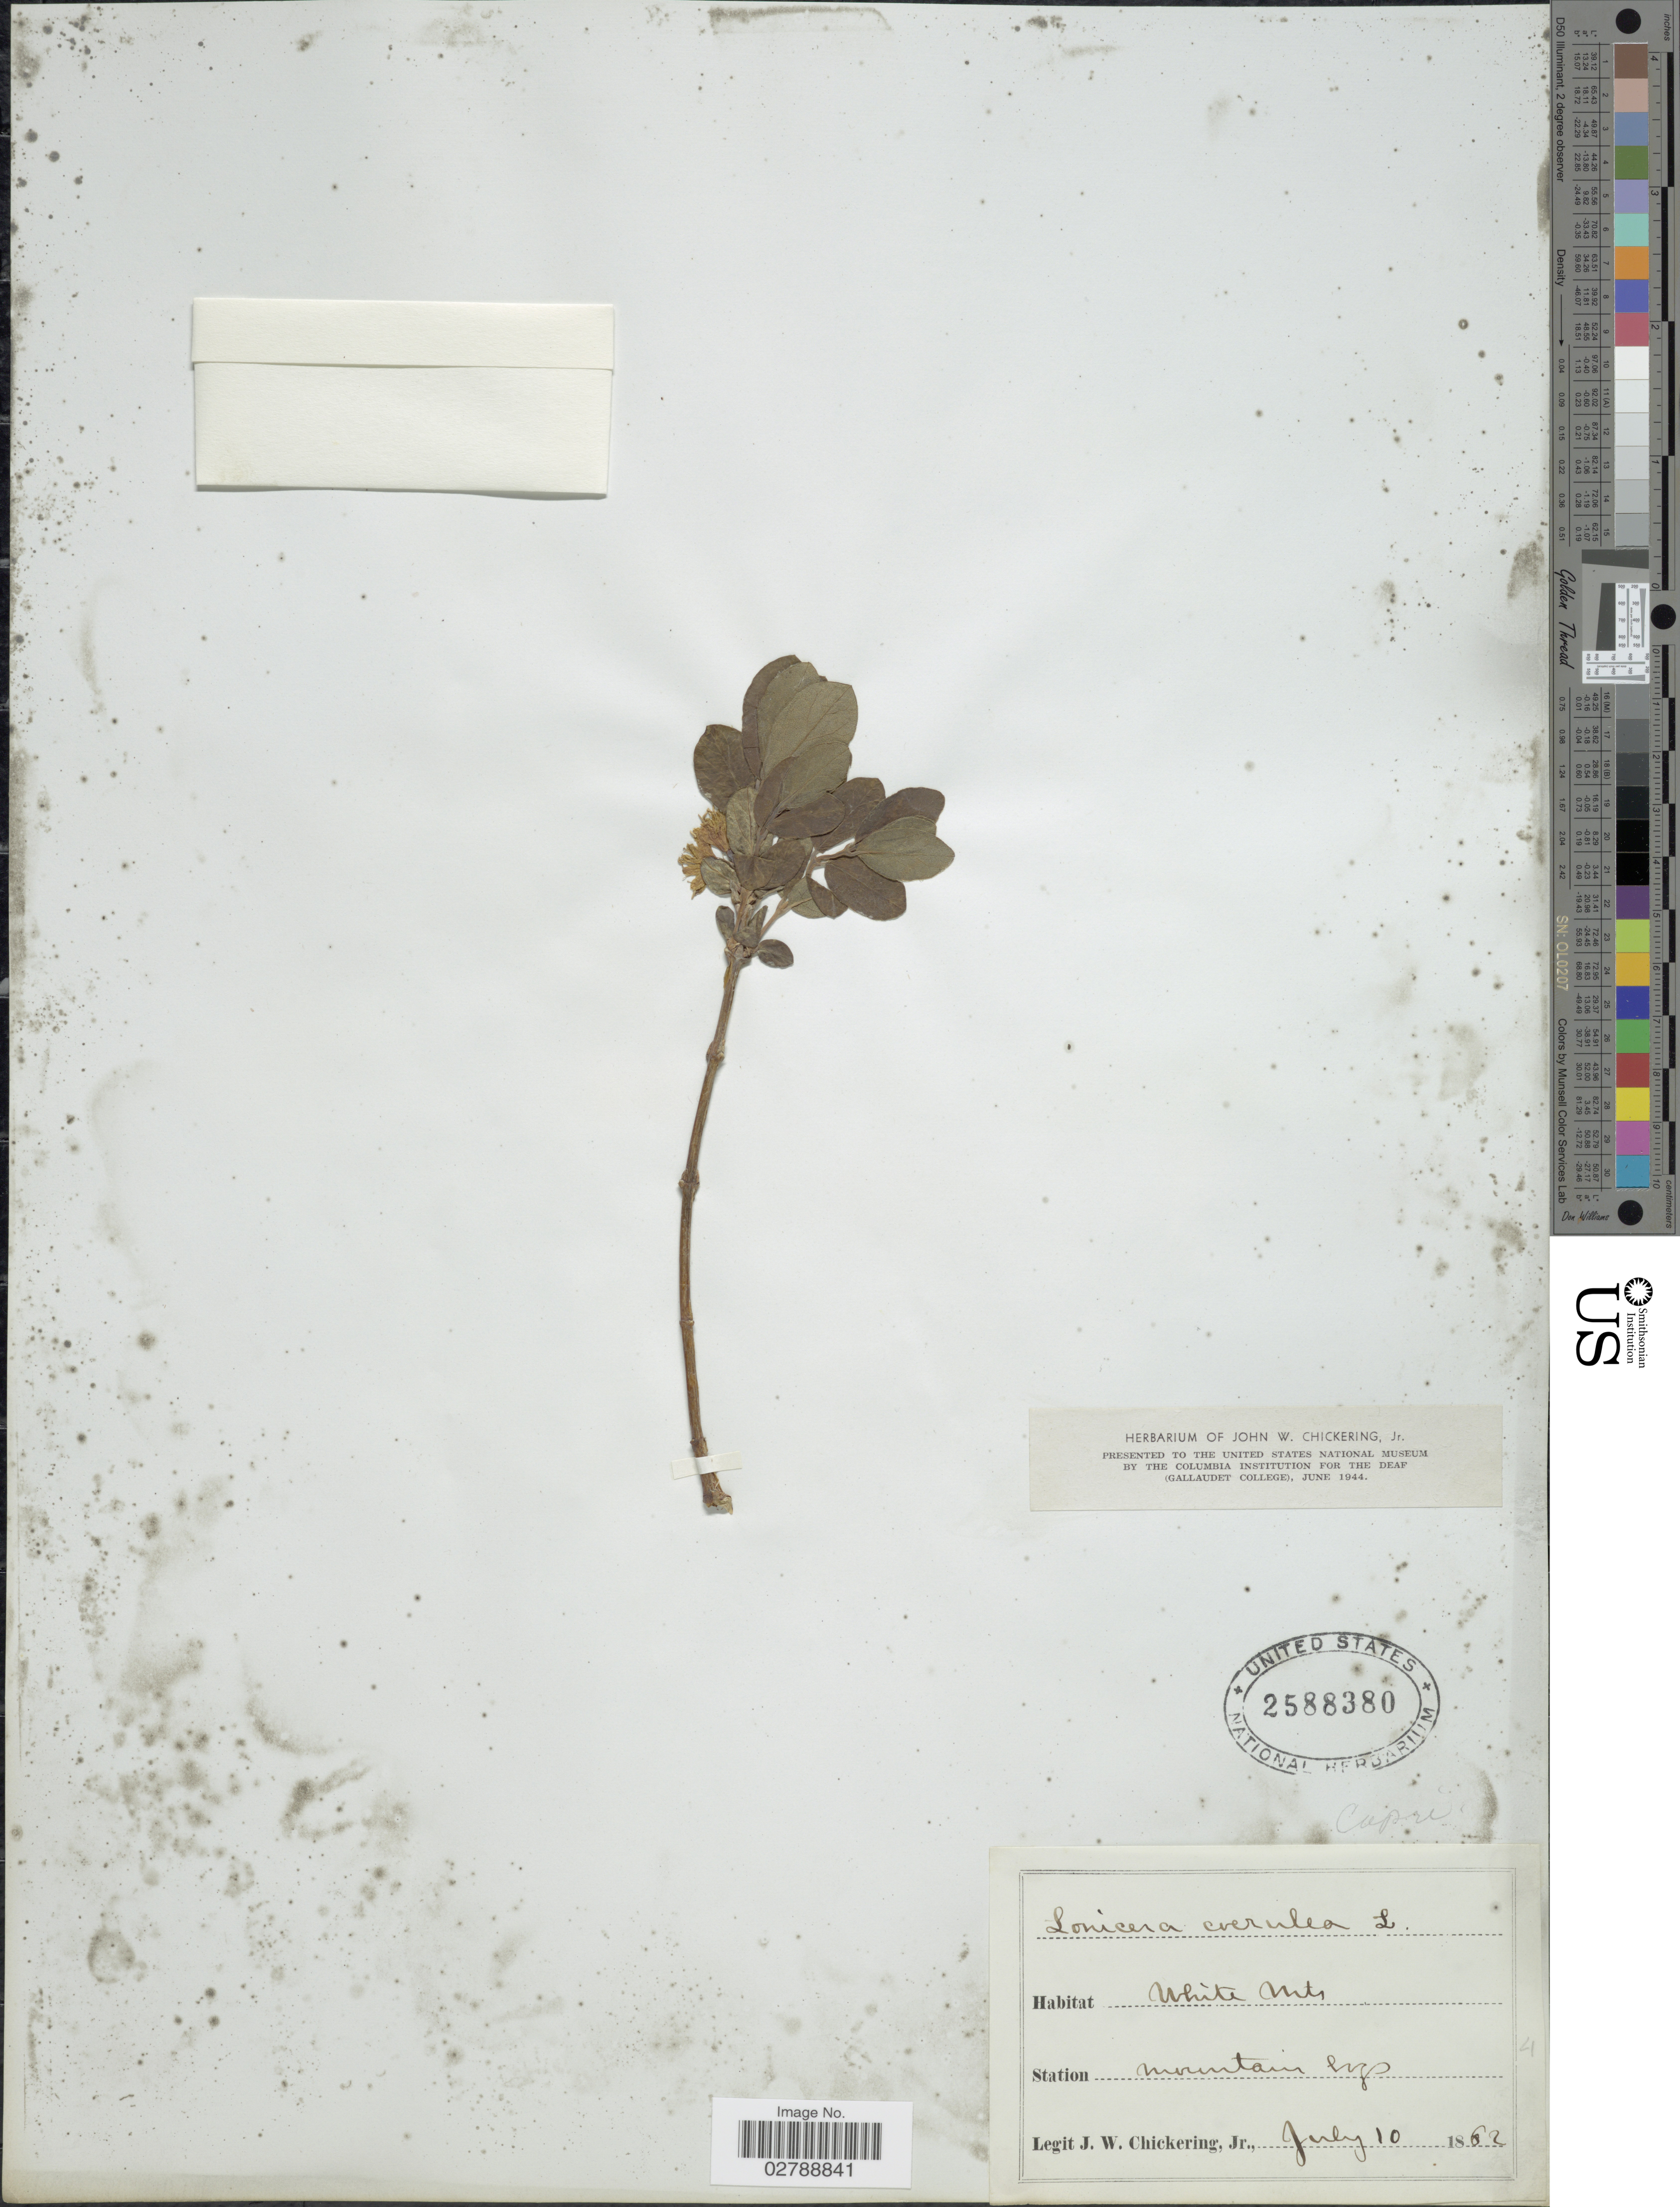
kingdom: Plantae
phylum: Tracheophyta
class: Magnoliopsida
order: Dipsacales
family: Caprifoliaceae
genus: Lonicera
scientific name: Lonicera caerulea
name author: L.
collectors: J. W. Chickering Jr.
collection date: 1862-07-10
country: United States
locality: White Mts.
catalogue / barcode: US 2588380